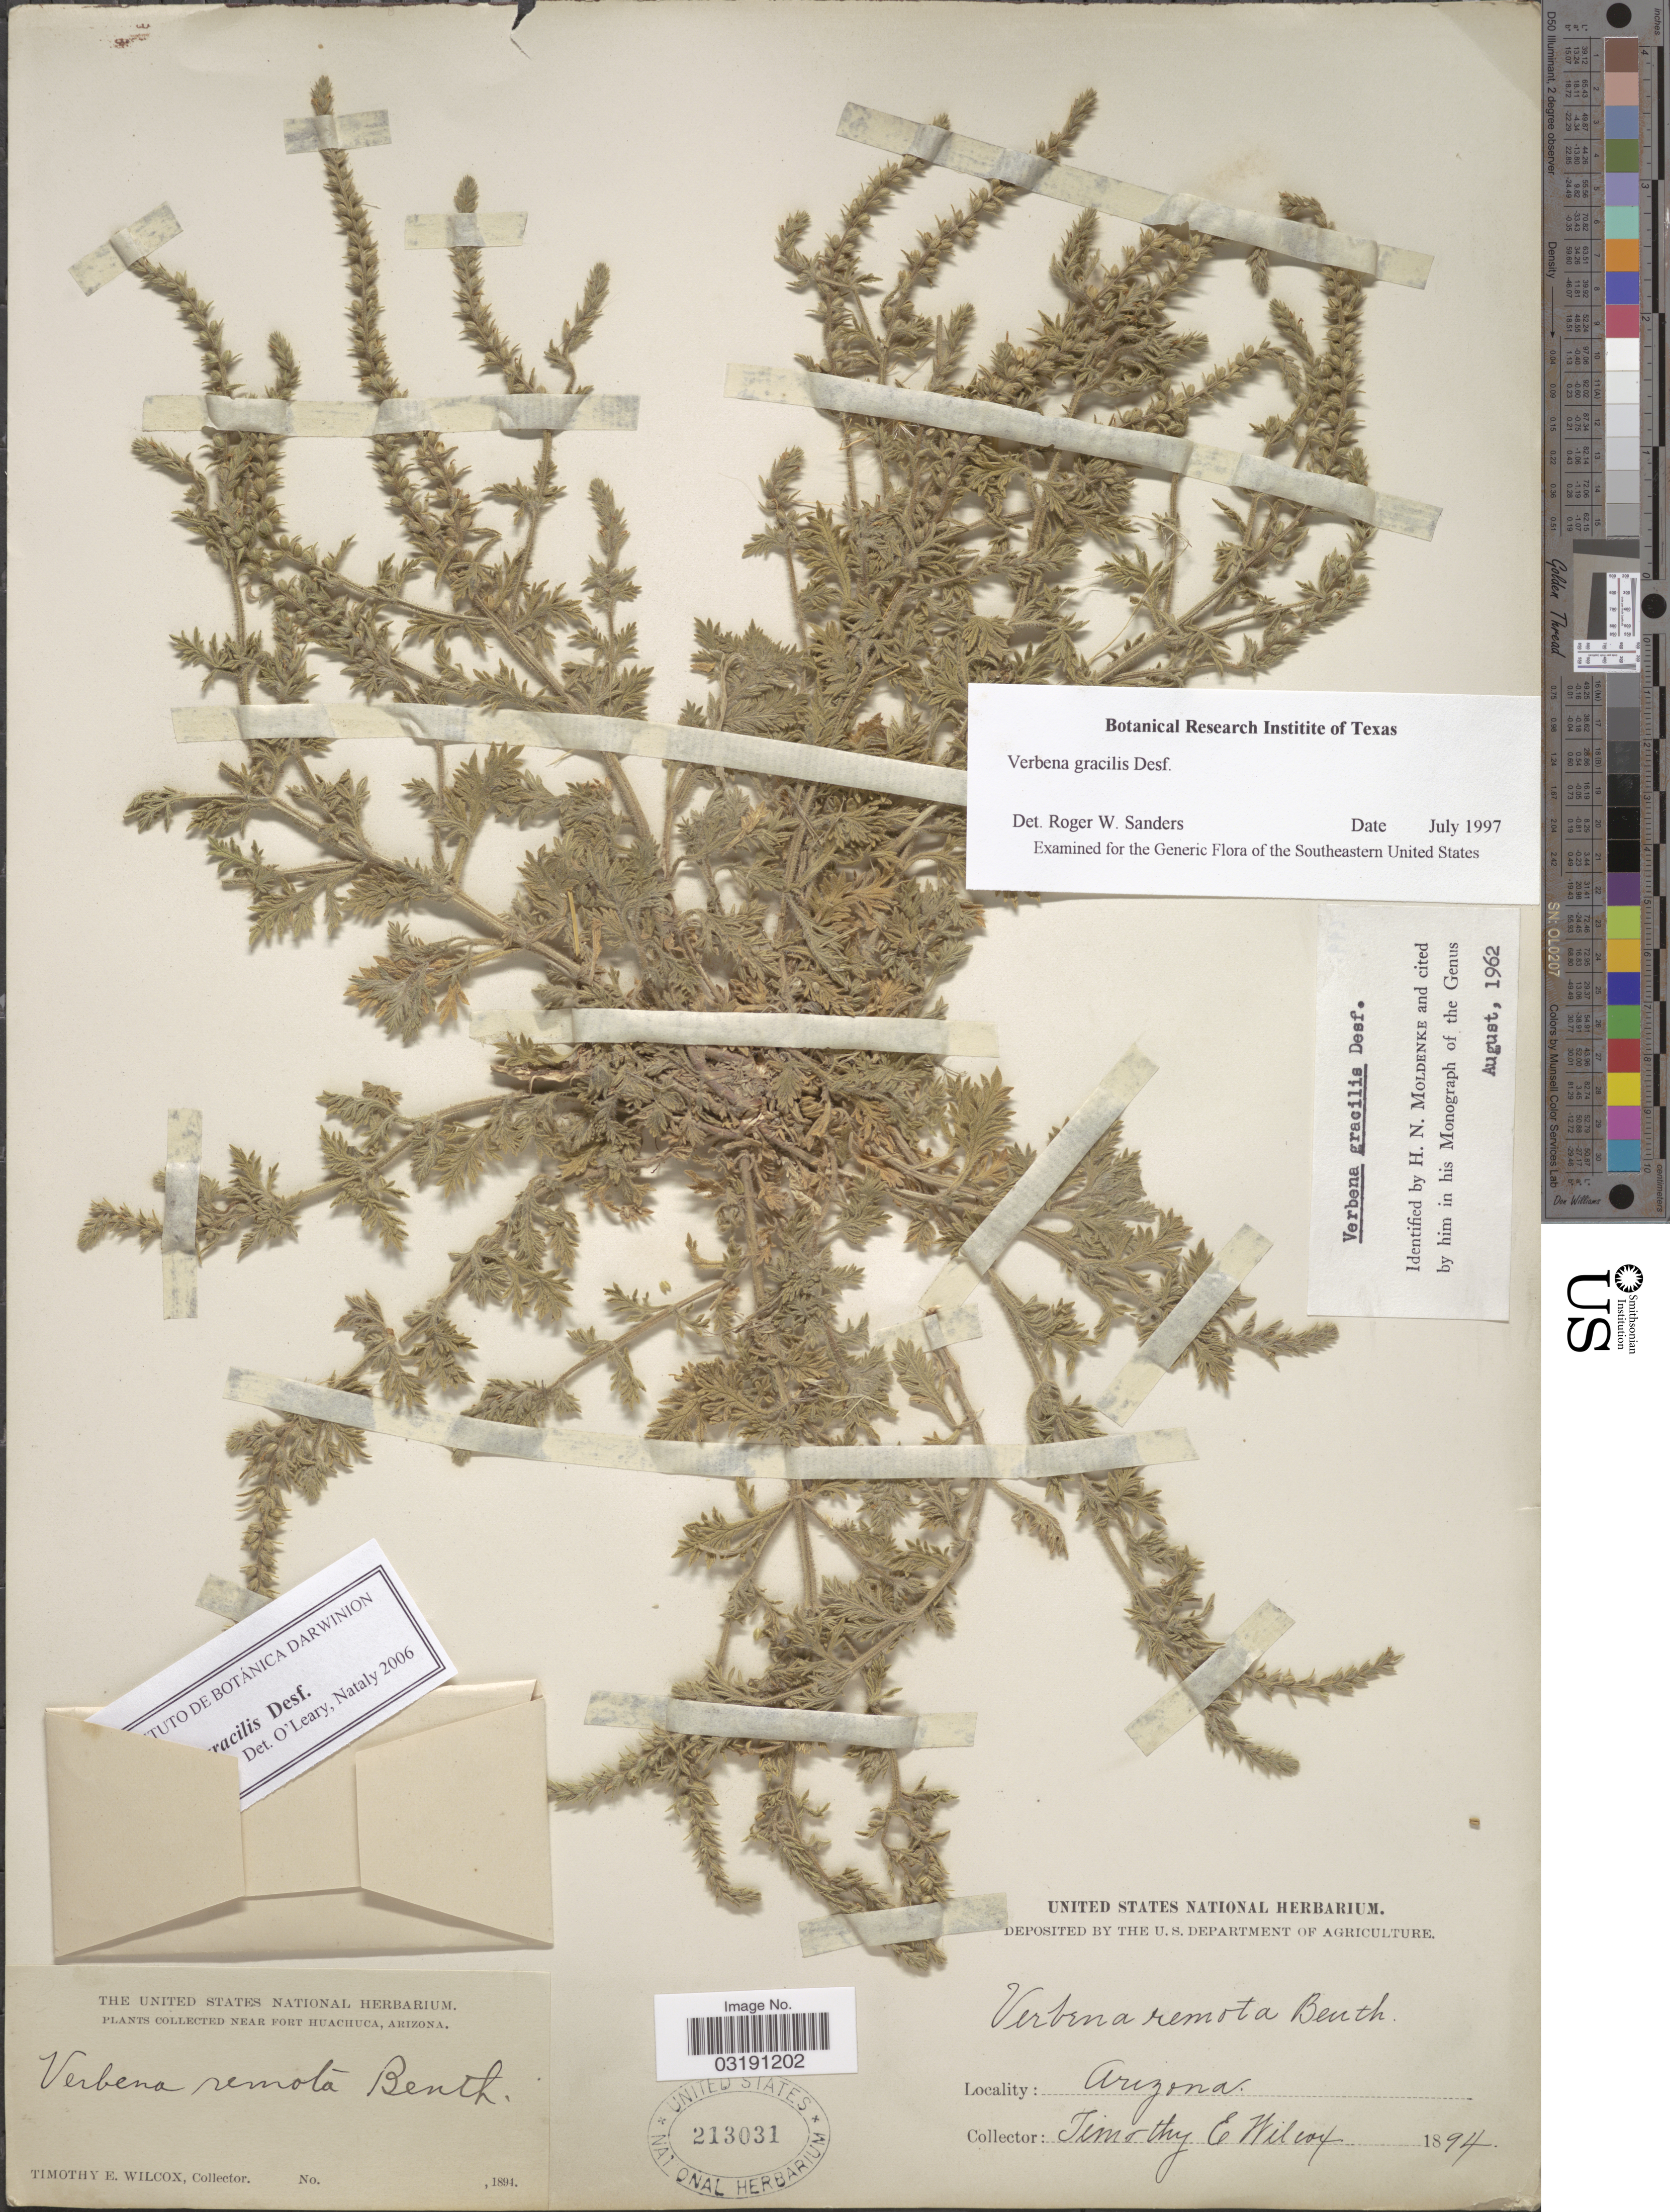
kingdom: Plantae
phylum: Tracheophyta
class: Magnoliopsida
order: Lamiales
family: Verbenaceae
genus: Verbena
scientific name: Verbena canescens var. roemeriana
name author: (Scheele) L.M. Perry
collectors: T. E. Wilcox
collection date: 1894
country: United States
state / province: Arizona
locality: Near Fort Huachuca.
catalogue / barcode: US 213031